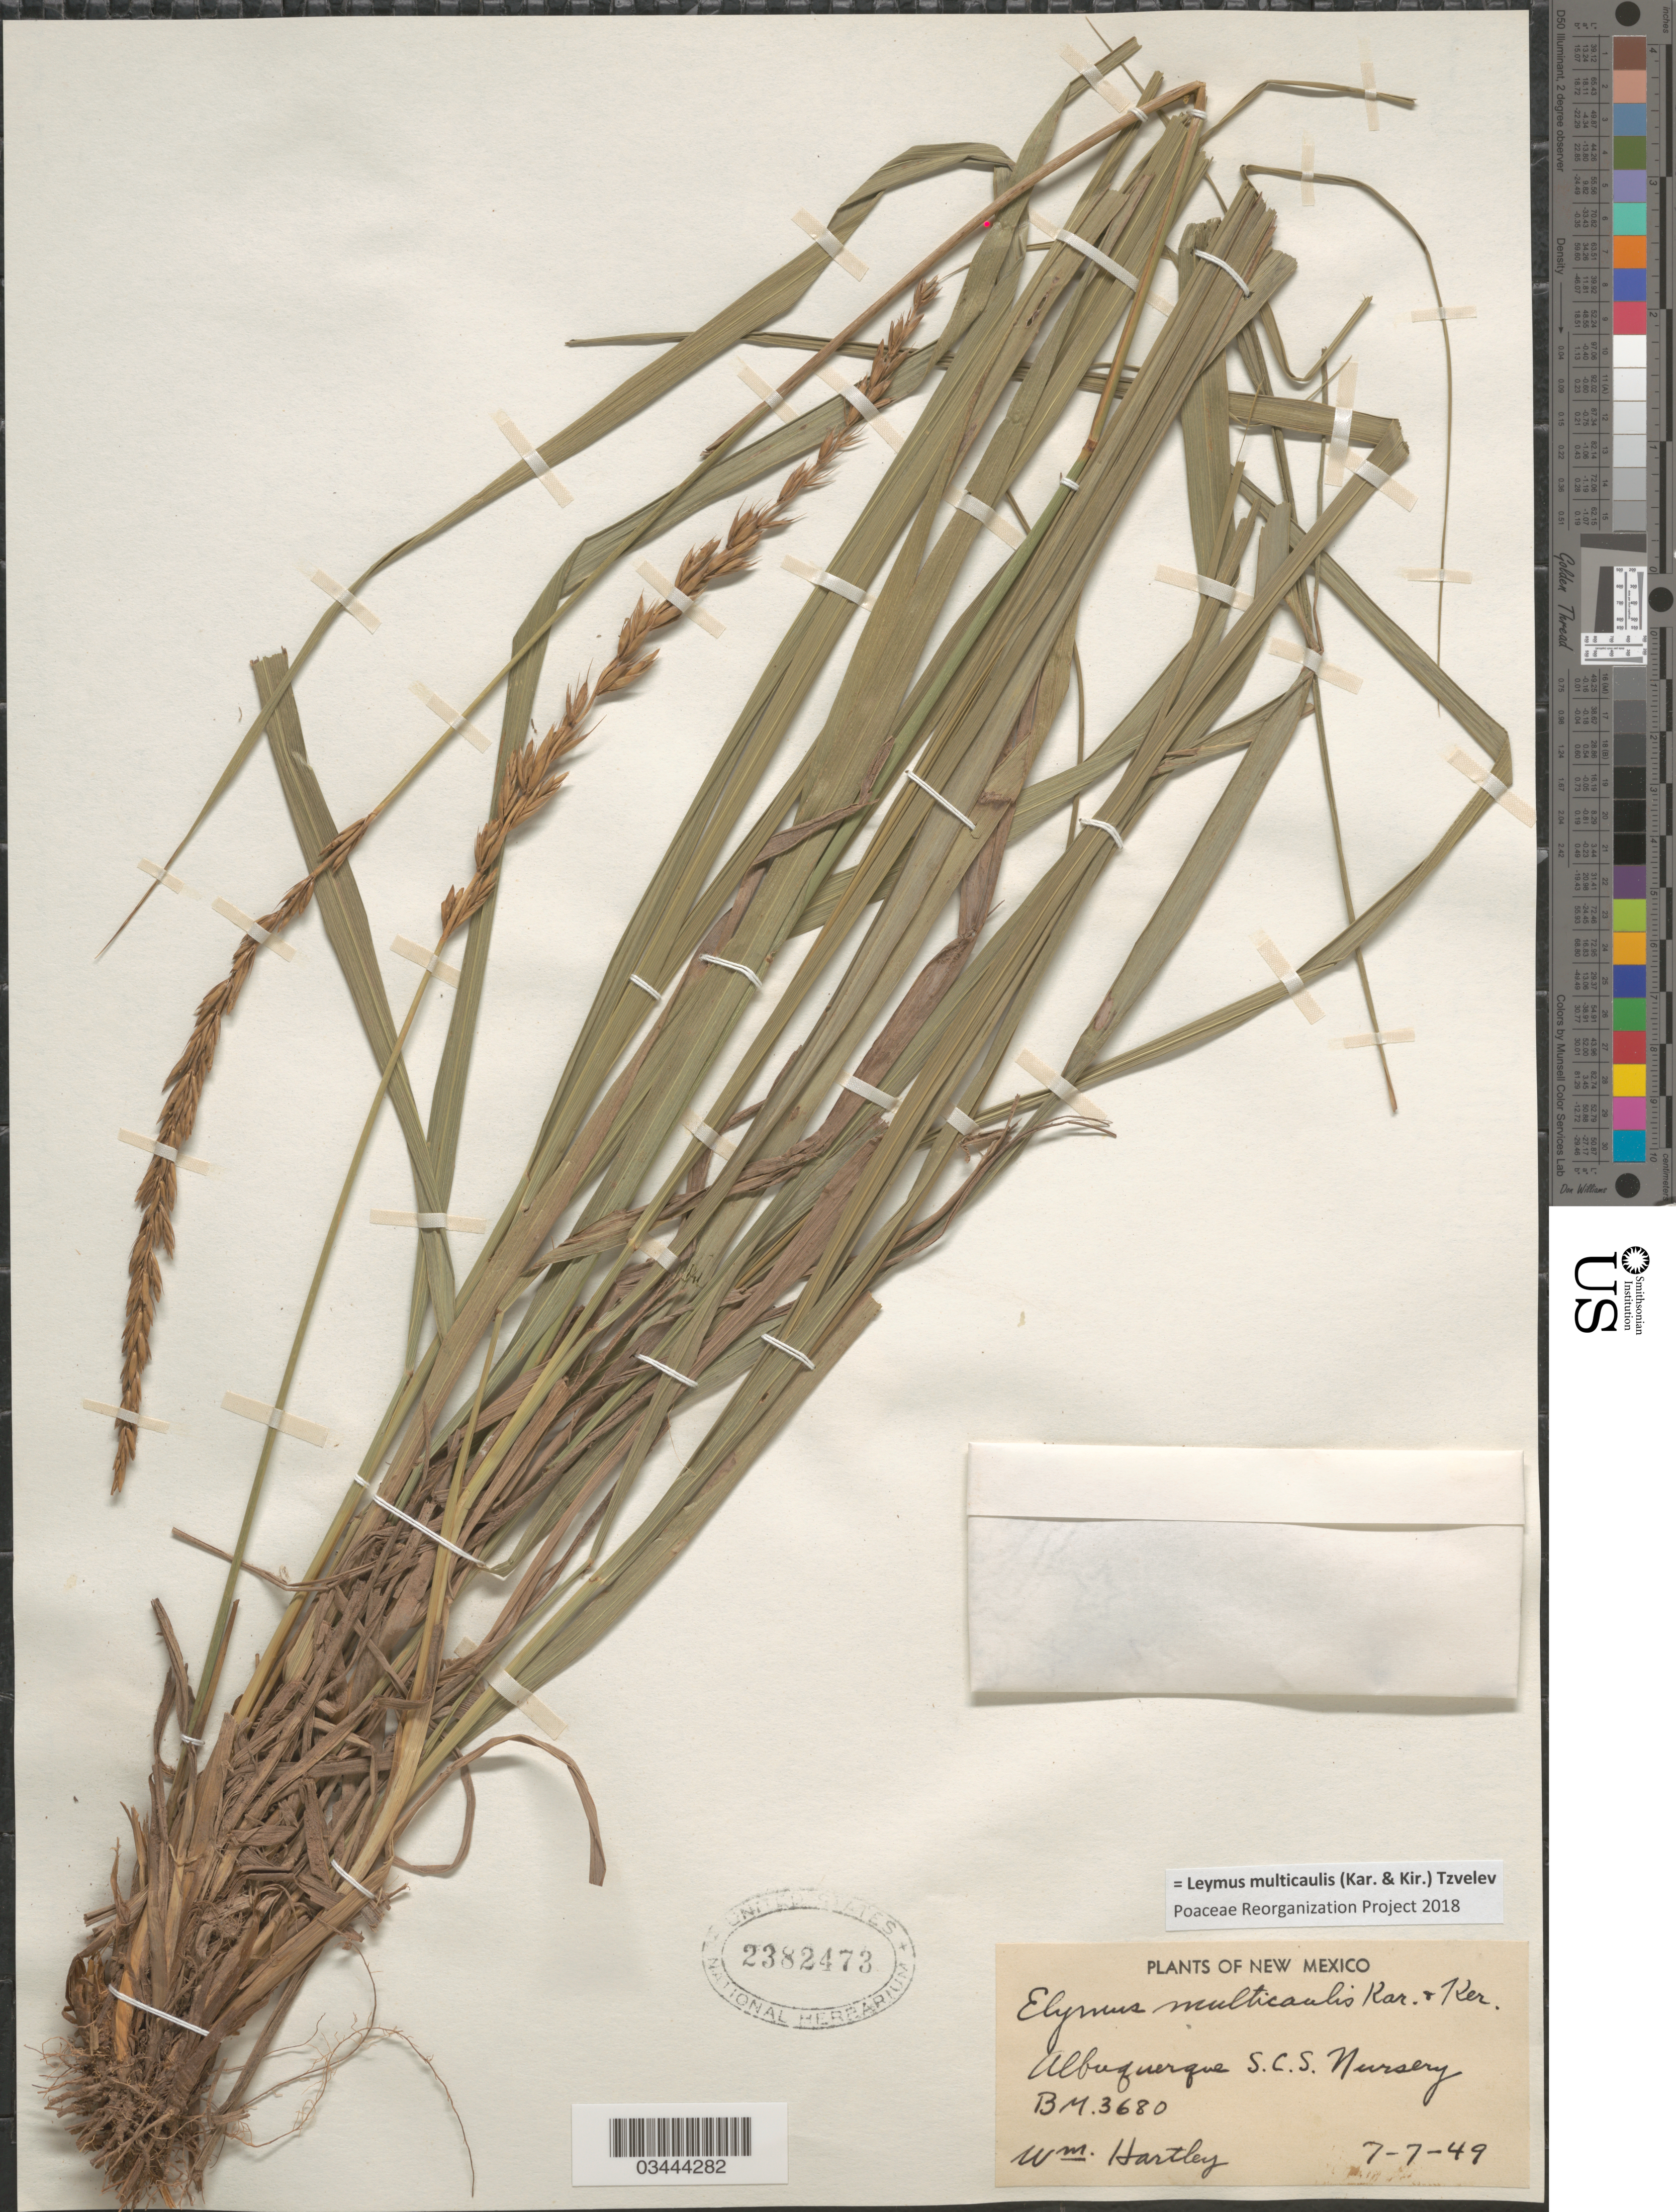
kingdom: Plantae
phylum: Tracheophyta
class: Liliopsida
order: Poales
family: Poaceae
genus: Leymus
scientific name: Leymus multicaulis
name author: (Kar. & Kir.) Tzvelev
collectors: W. Hartley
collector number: BM 3680?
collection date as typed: Transcribed d/m/y: 7/7/49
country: United States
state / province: New Mexico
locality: Albuquerque SCS Nursery.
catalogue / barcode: US 2382473